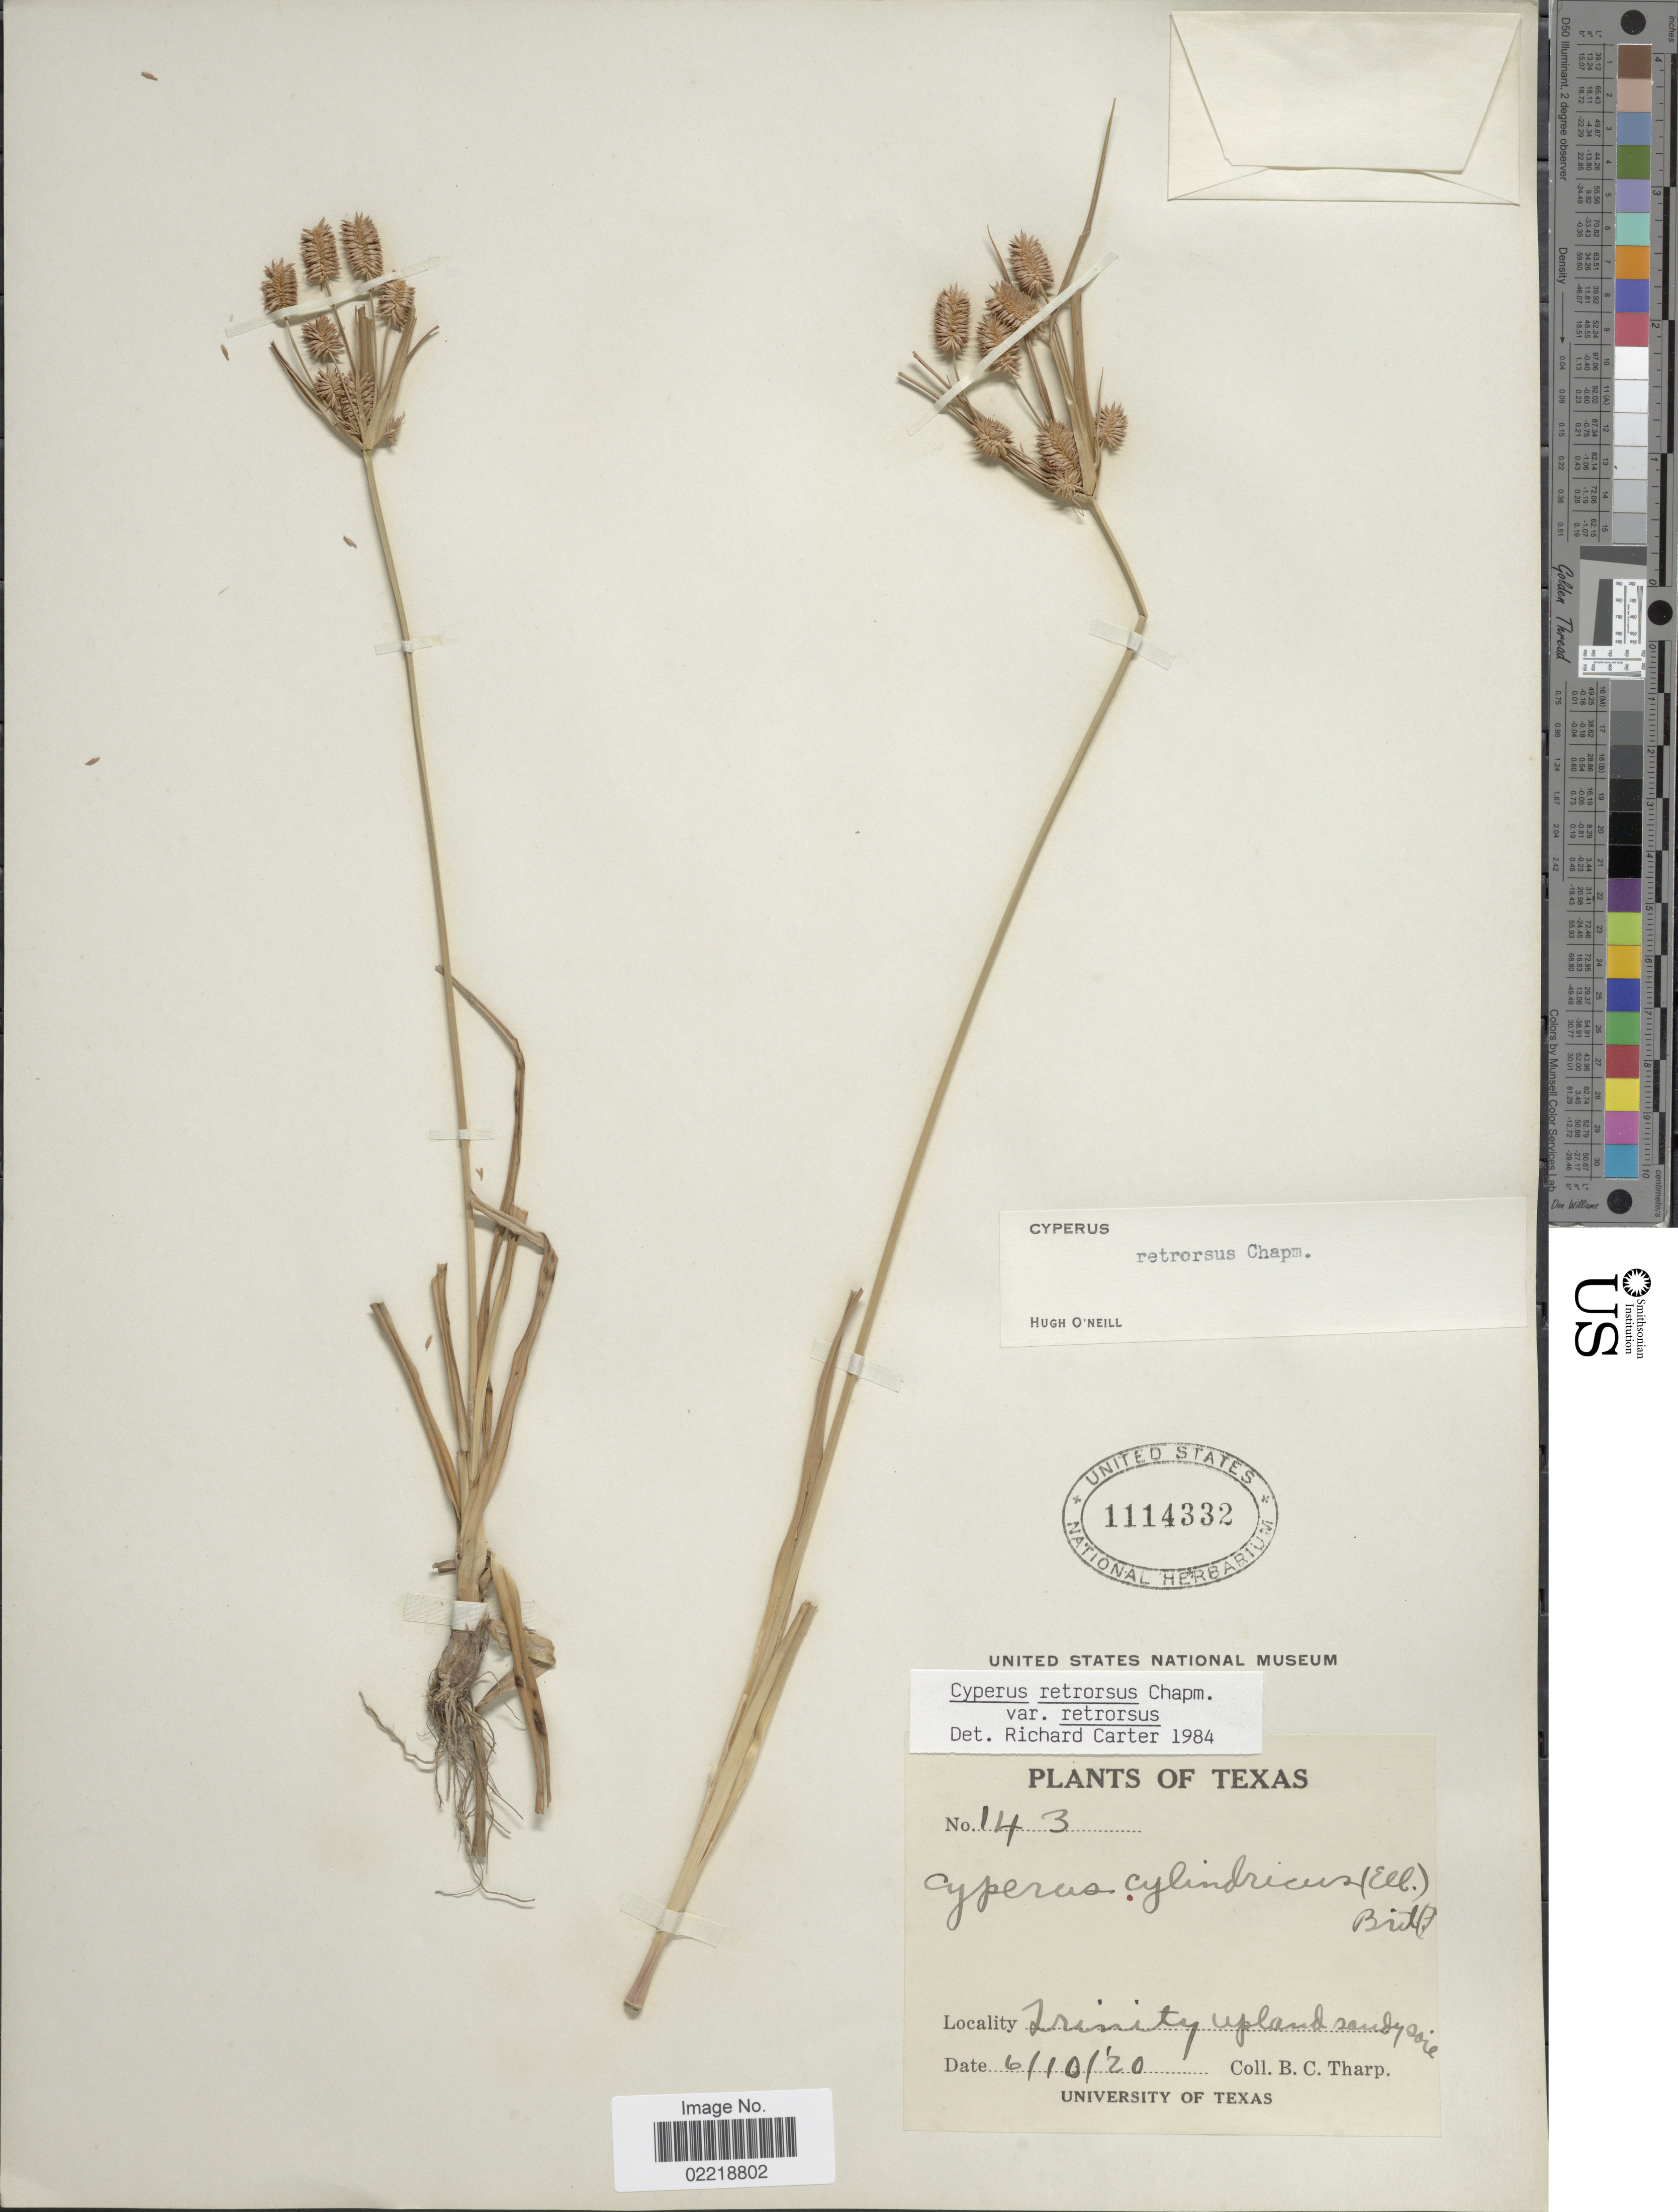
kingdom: Plantae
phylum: Tracheophyta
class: Liliopsida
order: Poales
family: Cyperaceae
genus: Cyperus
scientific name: Cyperus retrorsus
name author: Chapm.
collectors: B. C. Tharp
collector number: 143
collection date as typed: Transcribed d/m/y: 10/6/20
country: United States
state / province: Texas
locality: Trinity upland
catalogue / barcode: US 1114332